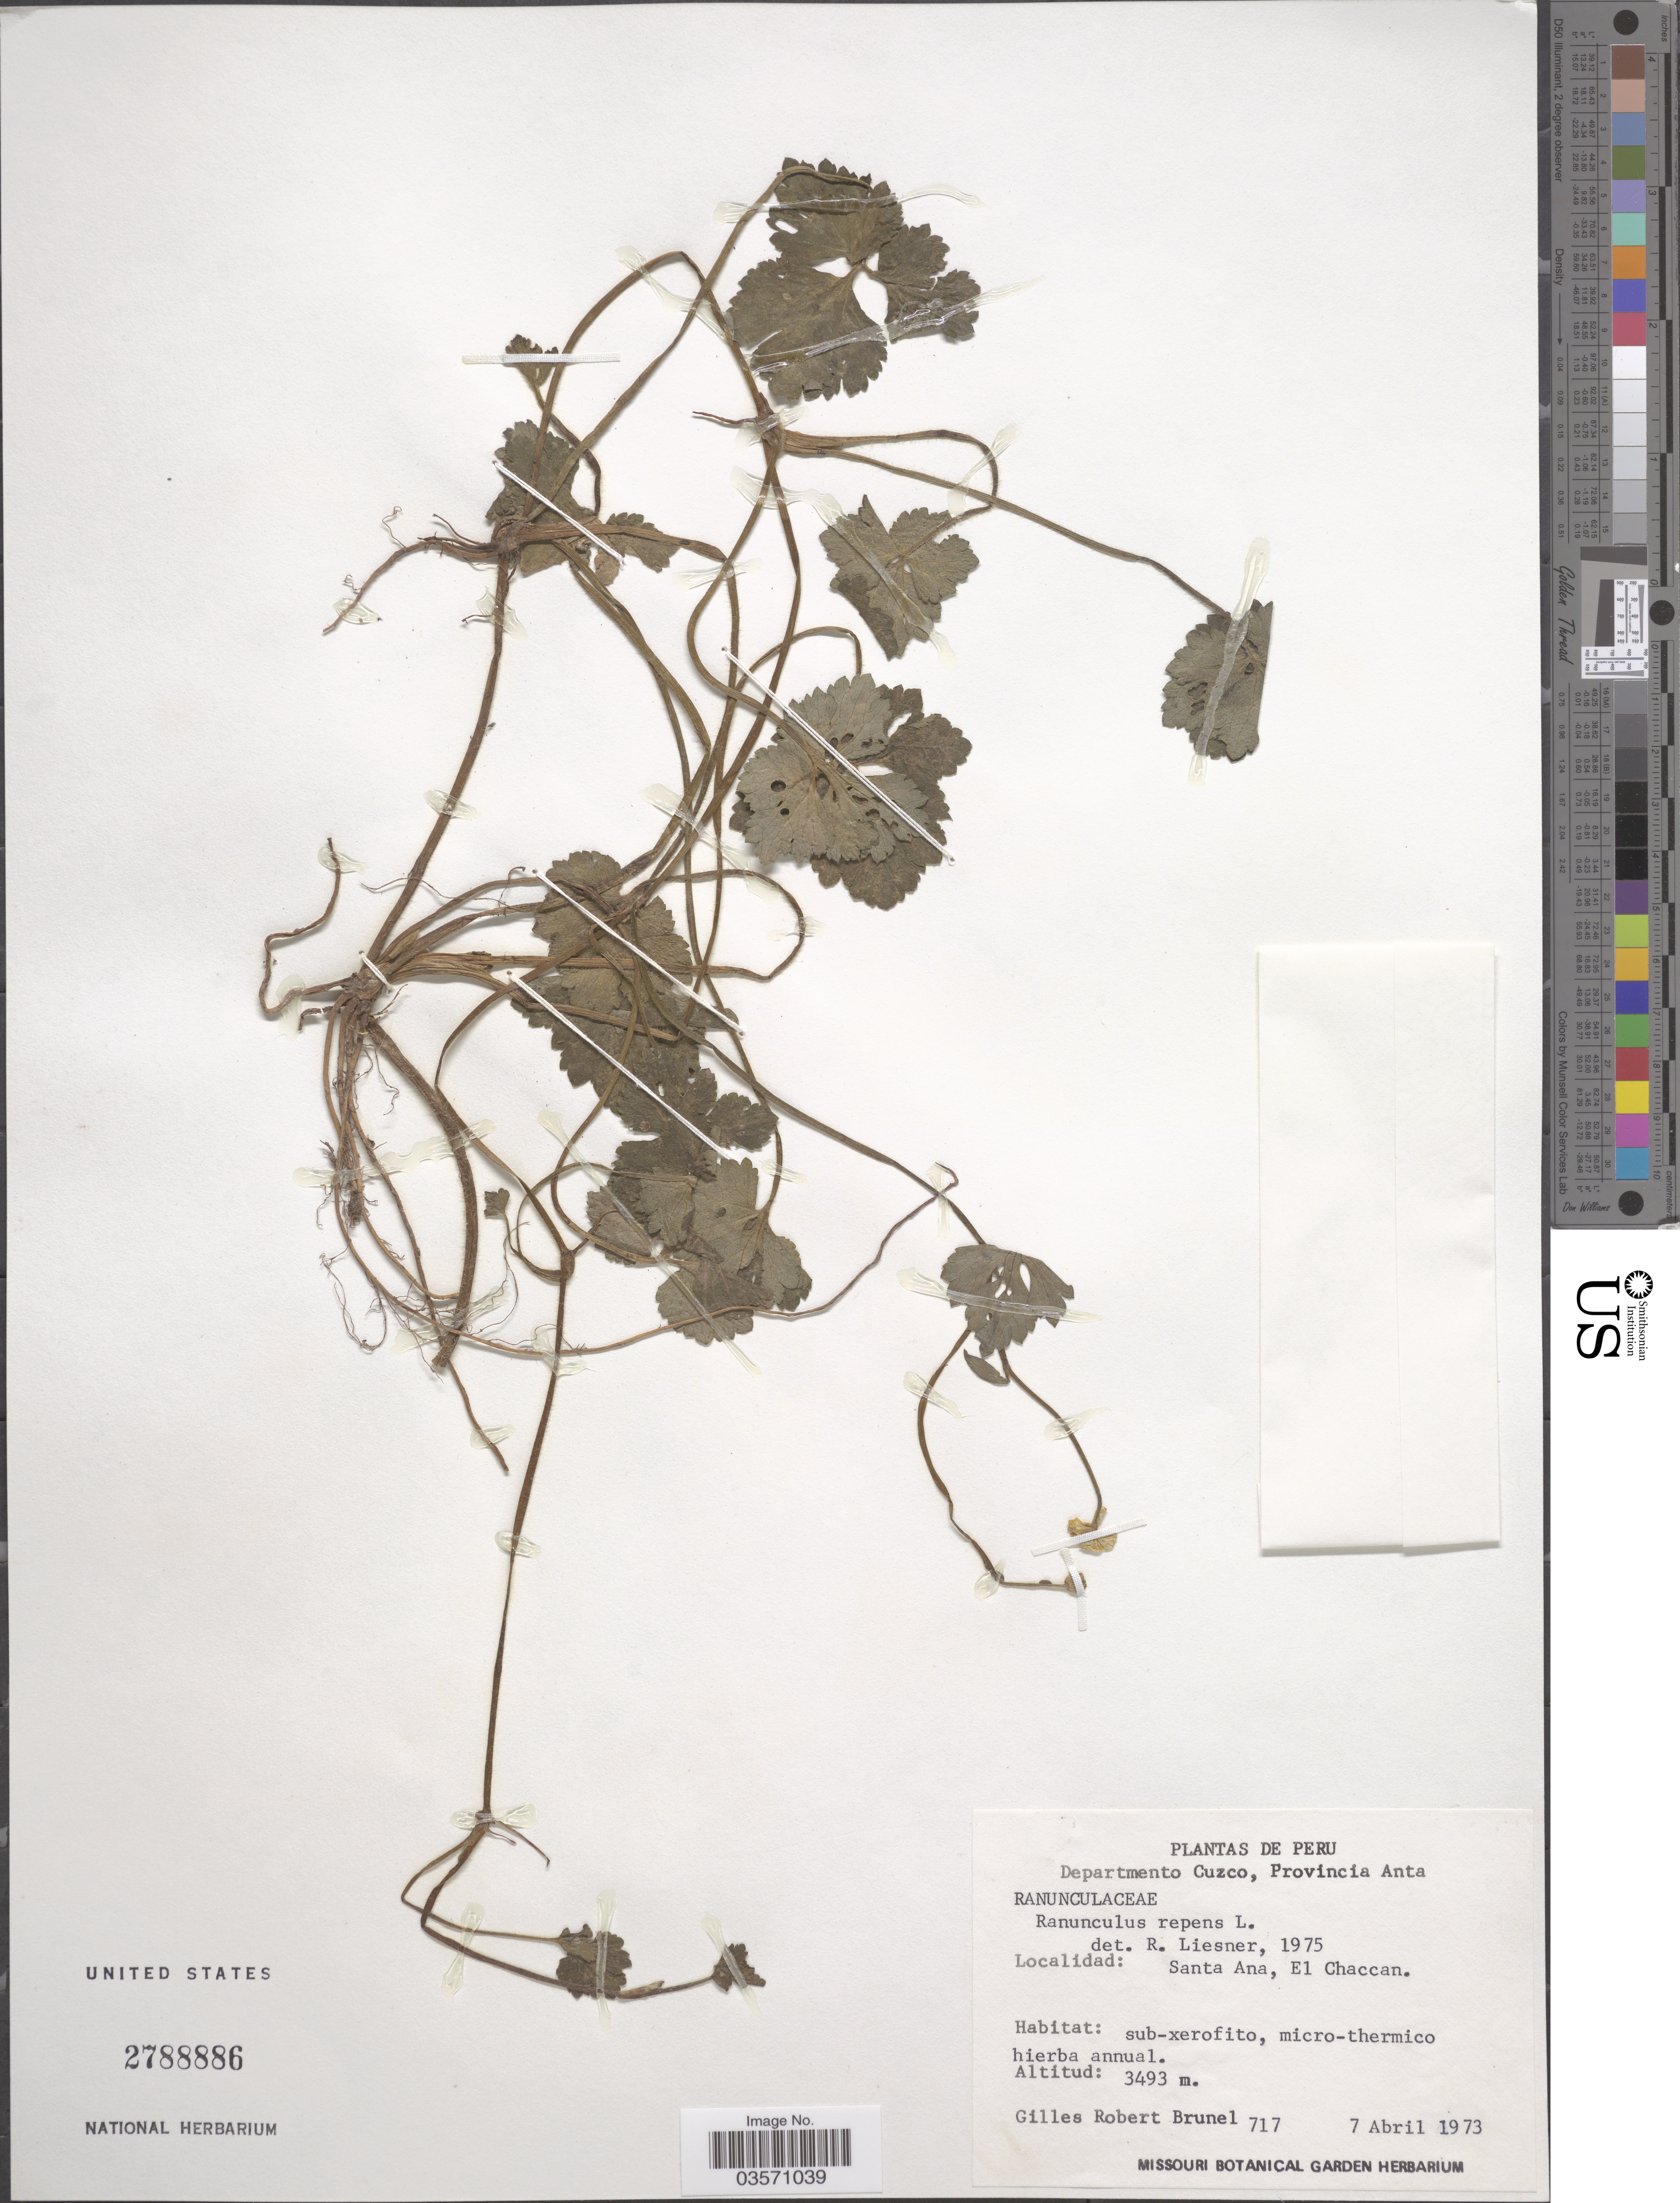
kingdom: Plantae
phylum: Tracheophyta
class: Magnoliopsida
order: Ranunculales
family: Ranunculaceae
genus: Ranunculus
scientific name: Ranunculus repens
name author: L.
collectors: G. Brunel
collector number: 717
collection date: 1973-04-07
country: Peru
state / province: Cusco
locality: Departmento Cuzco, Provincia Anta. Santa Ana, El Chaccan.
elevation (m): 3493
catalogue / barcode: US 2788886